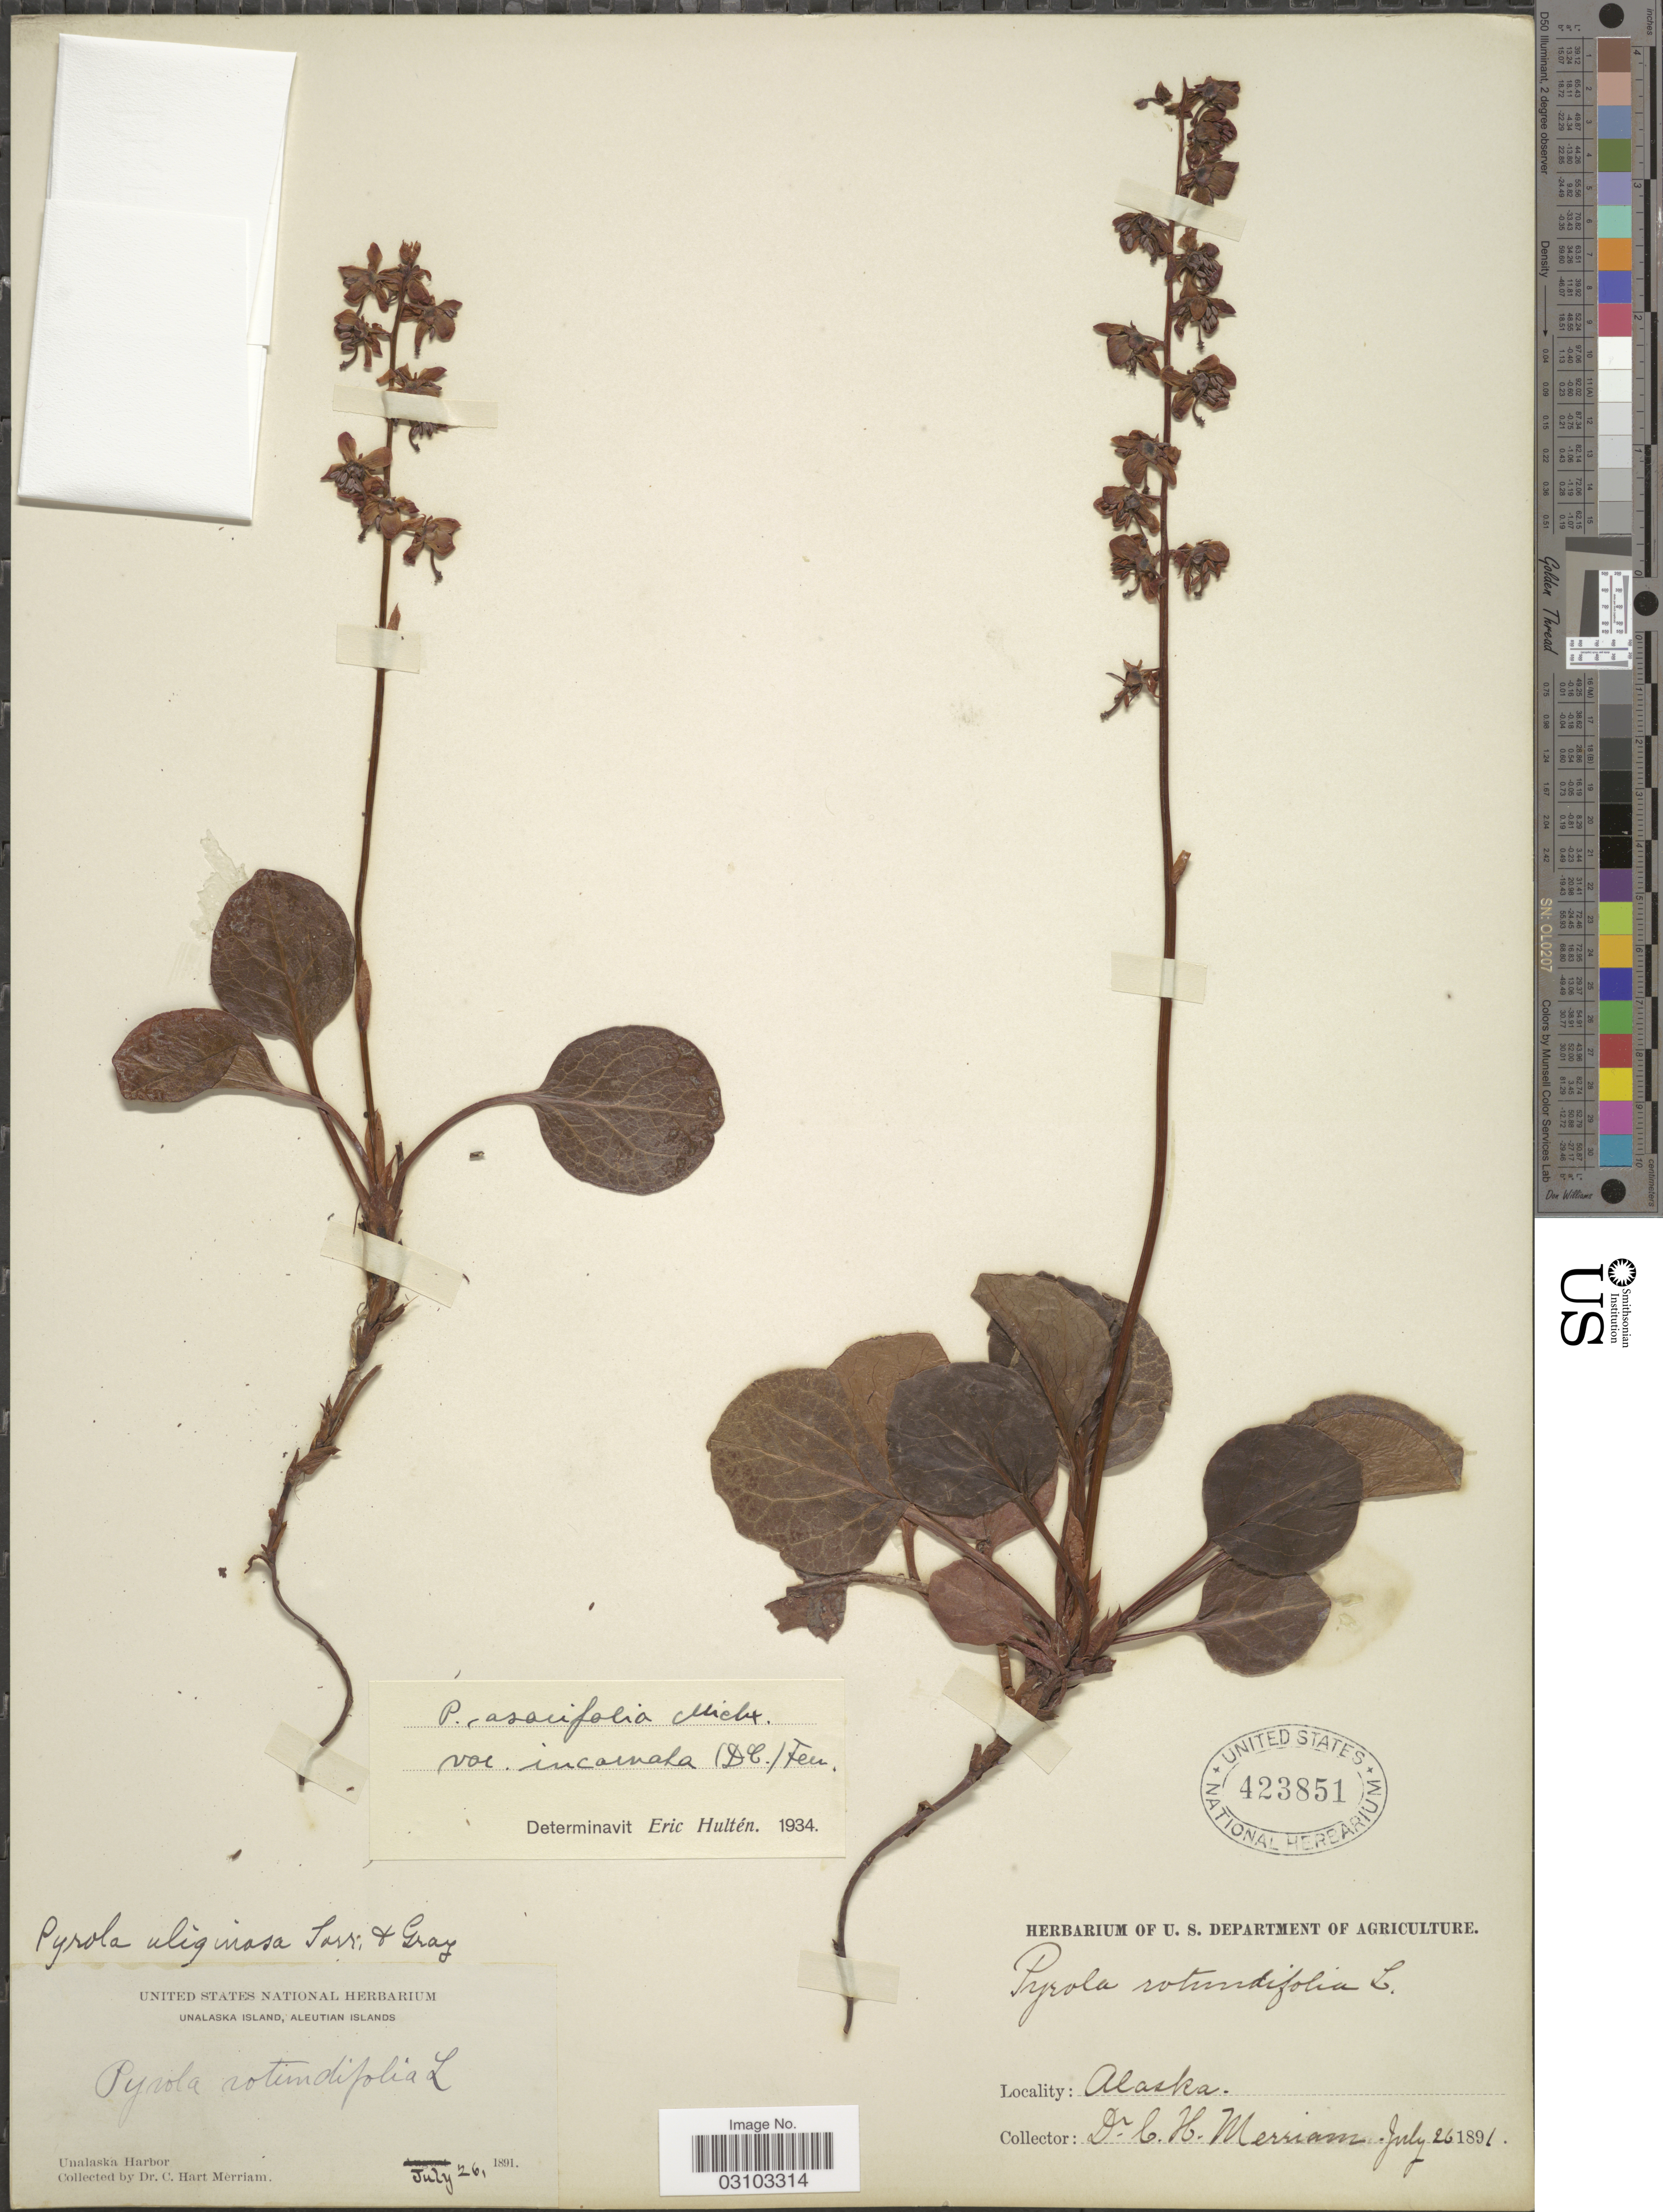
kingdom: Plantae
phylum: Tracheophyta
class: Magnoliopsida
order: Ericales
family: Ericaceae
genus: Pyrola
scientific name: Pyrola asarifolia subsp. incarnata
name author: (DC.) Haber & Hideki Takah.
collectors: C. Merriam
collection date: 1891-07-26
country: United States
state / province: Alaska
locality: Unalaska Island, Aleutian Islands, Unalaska Harbor.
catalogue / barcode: US 423851